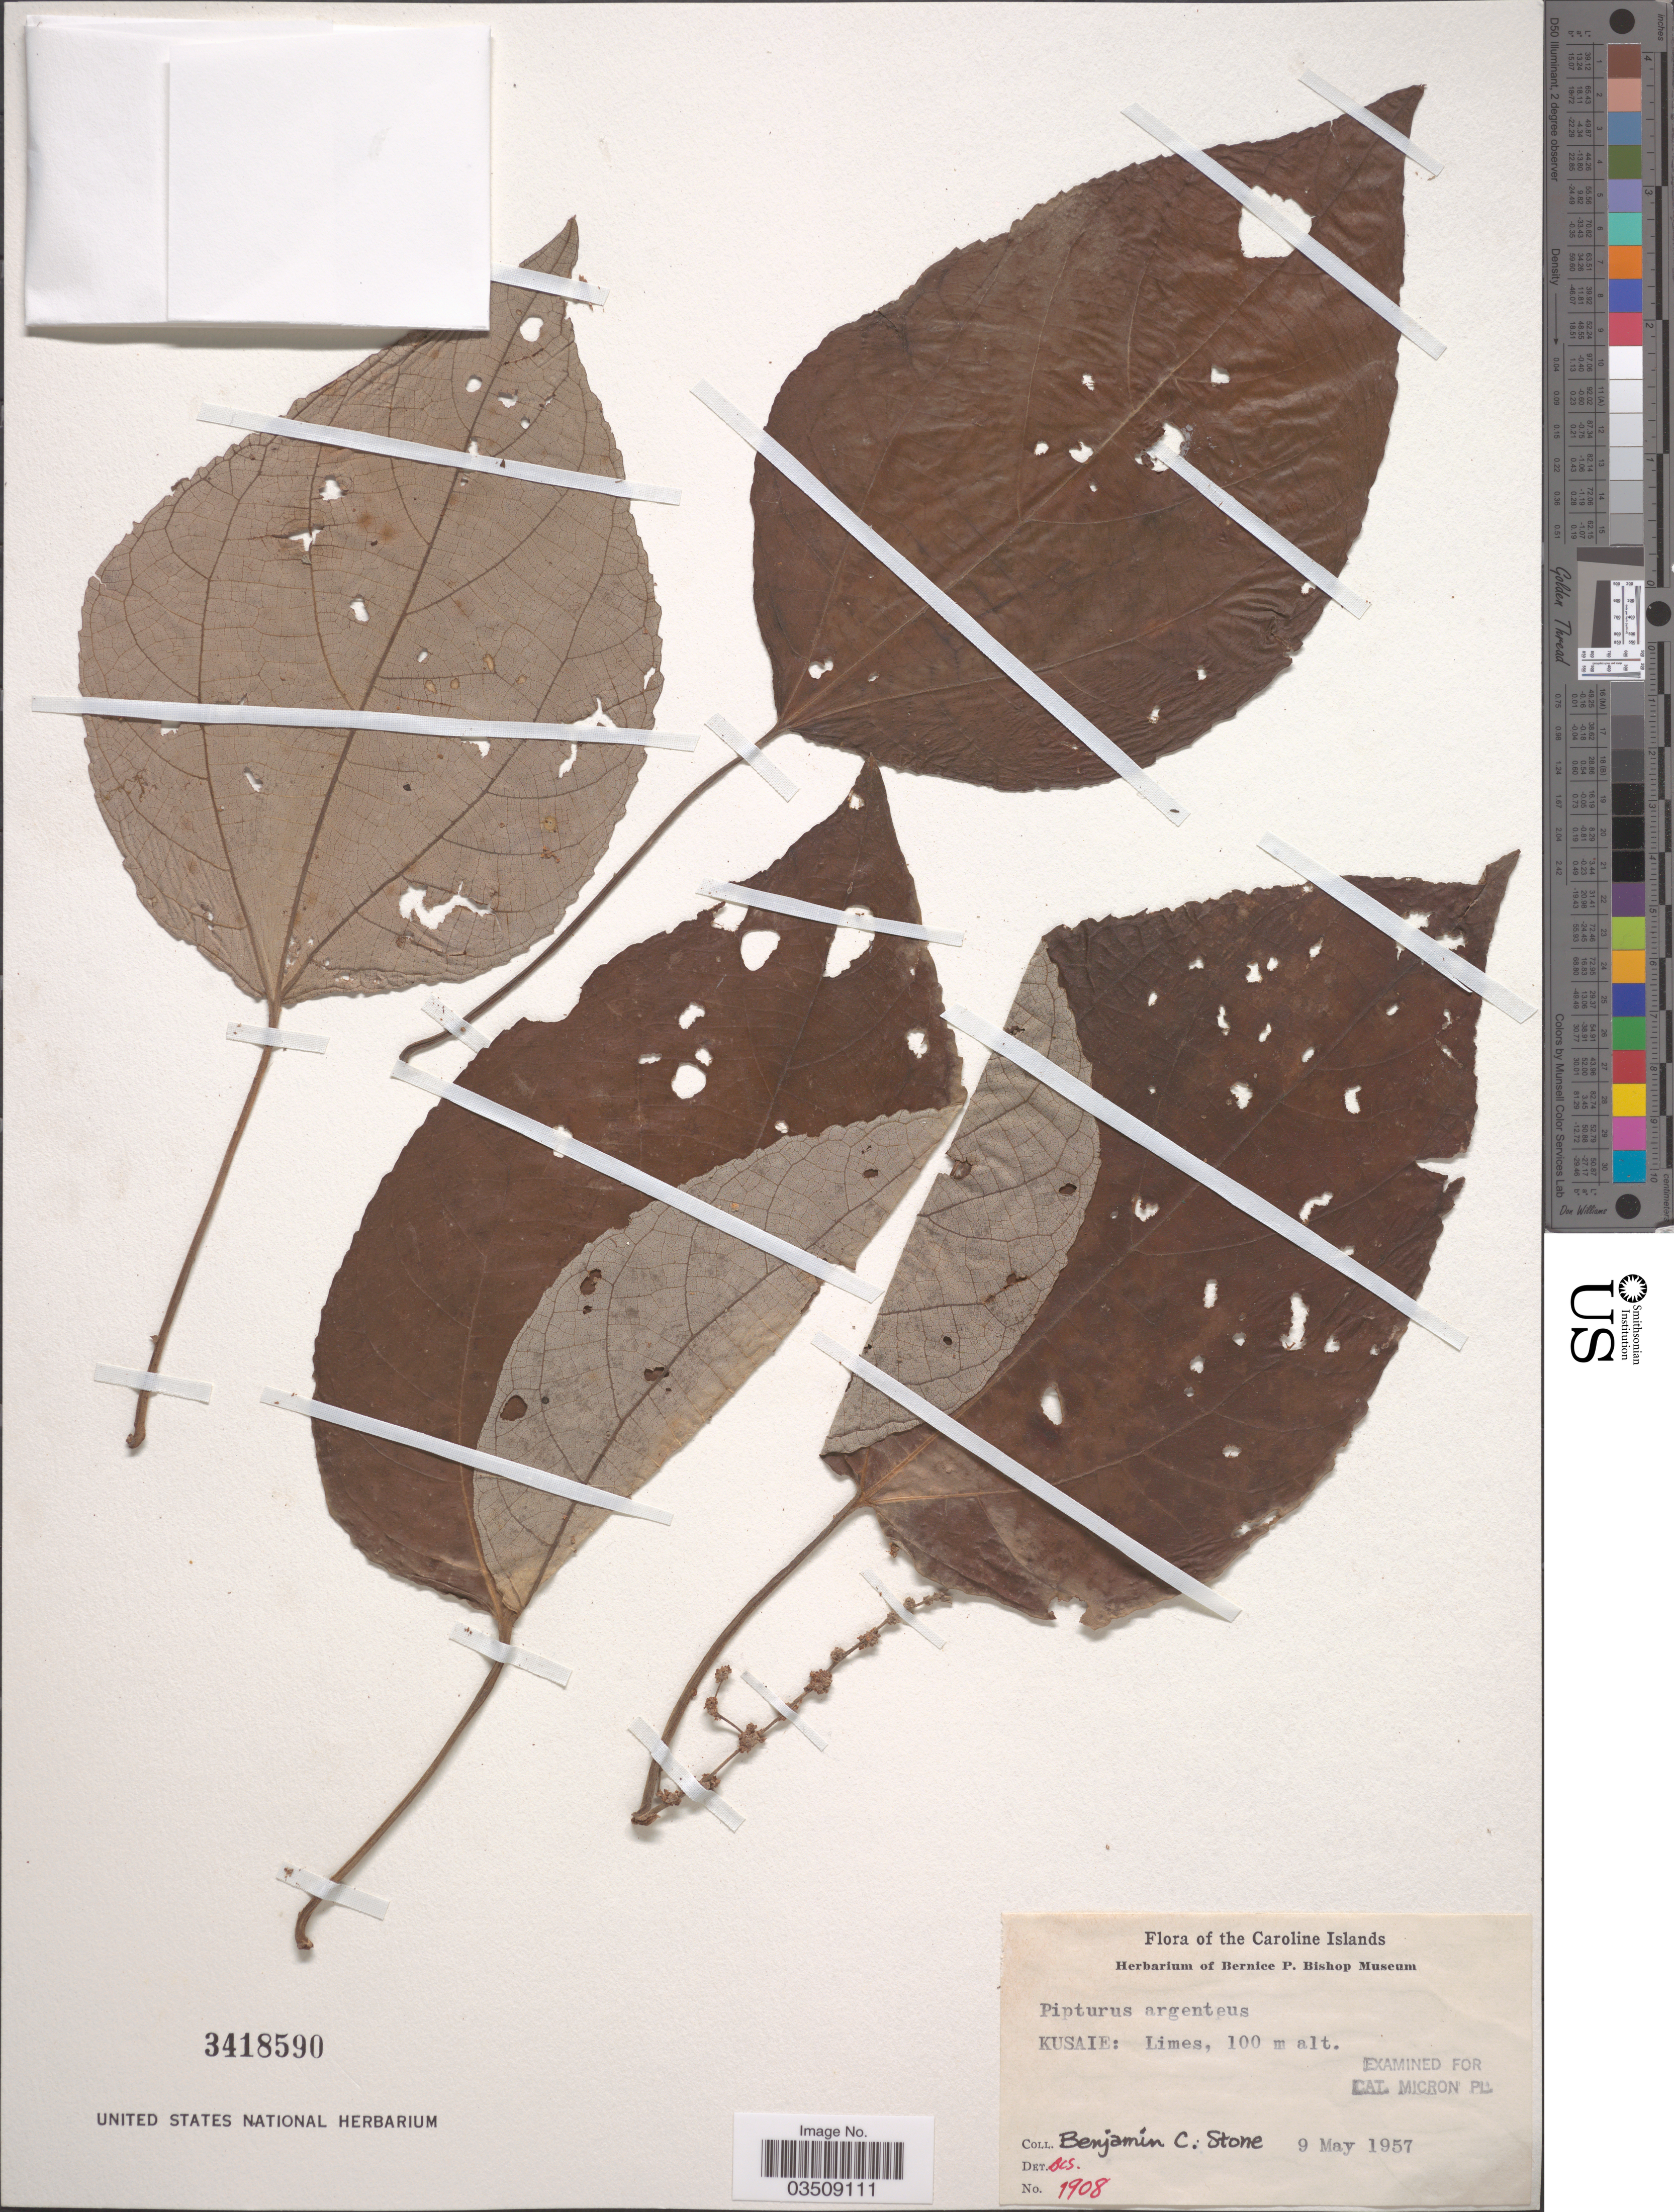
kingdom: Plantae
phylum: Tracheophyta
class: Magnoliopsida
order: Rosales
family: Urticaceae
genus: Pipturus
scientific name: Pipturus argenteus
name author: (G. Forst.) Wedd.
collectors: B. C. Stone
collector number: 1908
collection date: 1957-05-09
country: Micronesia, Federated States of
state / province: Kosrae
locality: Caroline Islands. Kusaie: Limes.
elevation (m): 100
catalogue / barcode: US 3418590